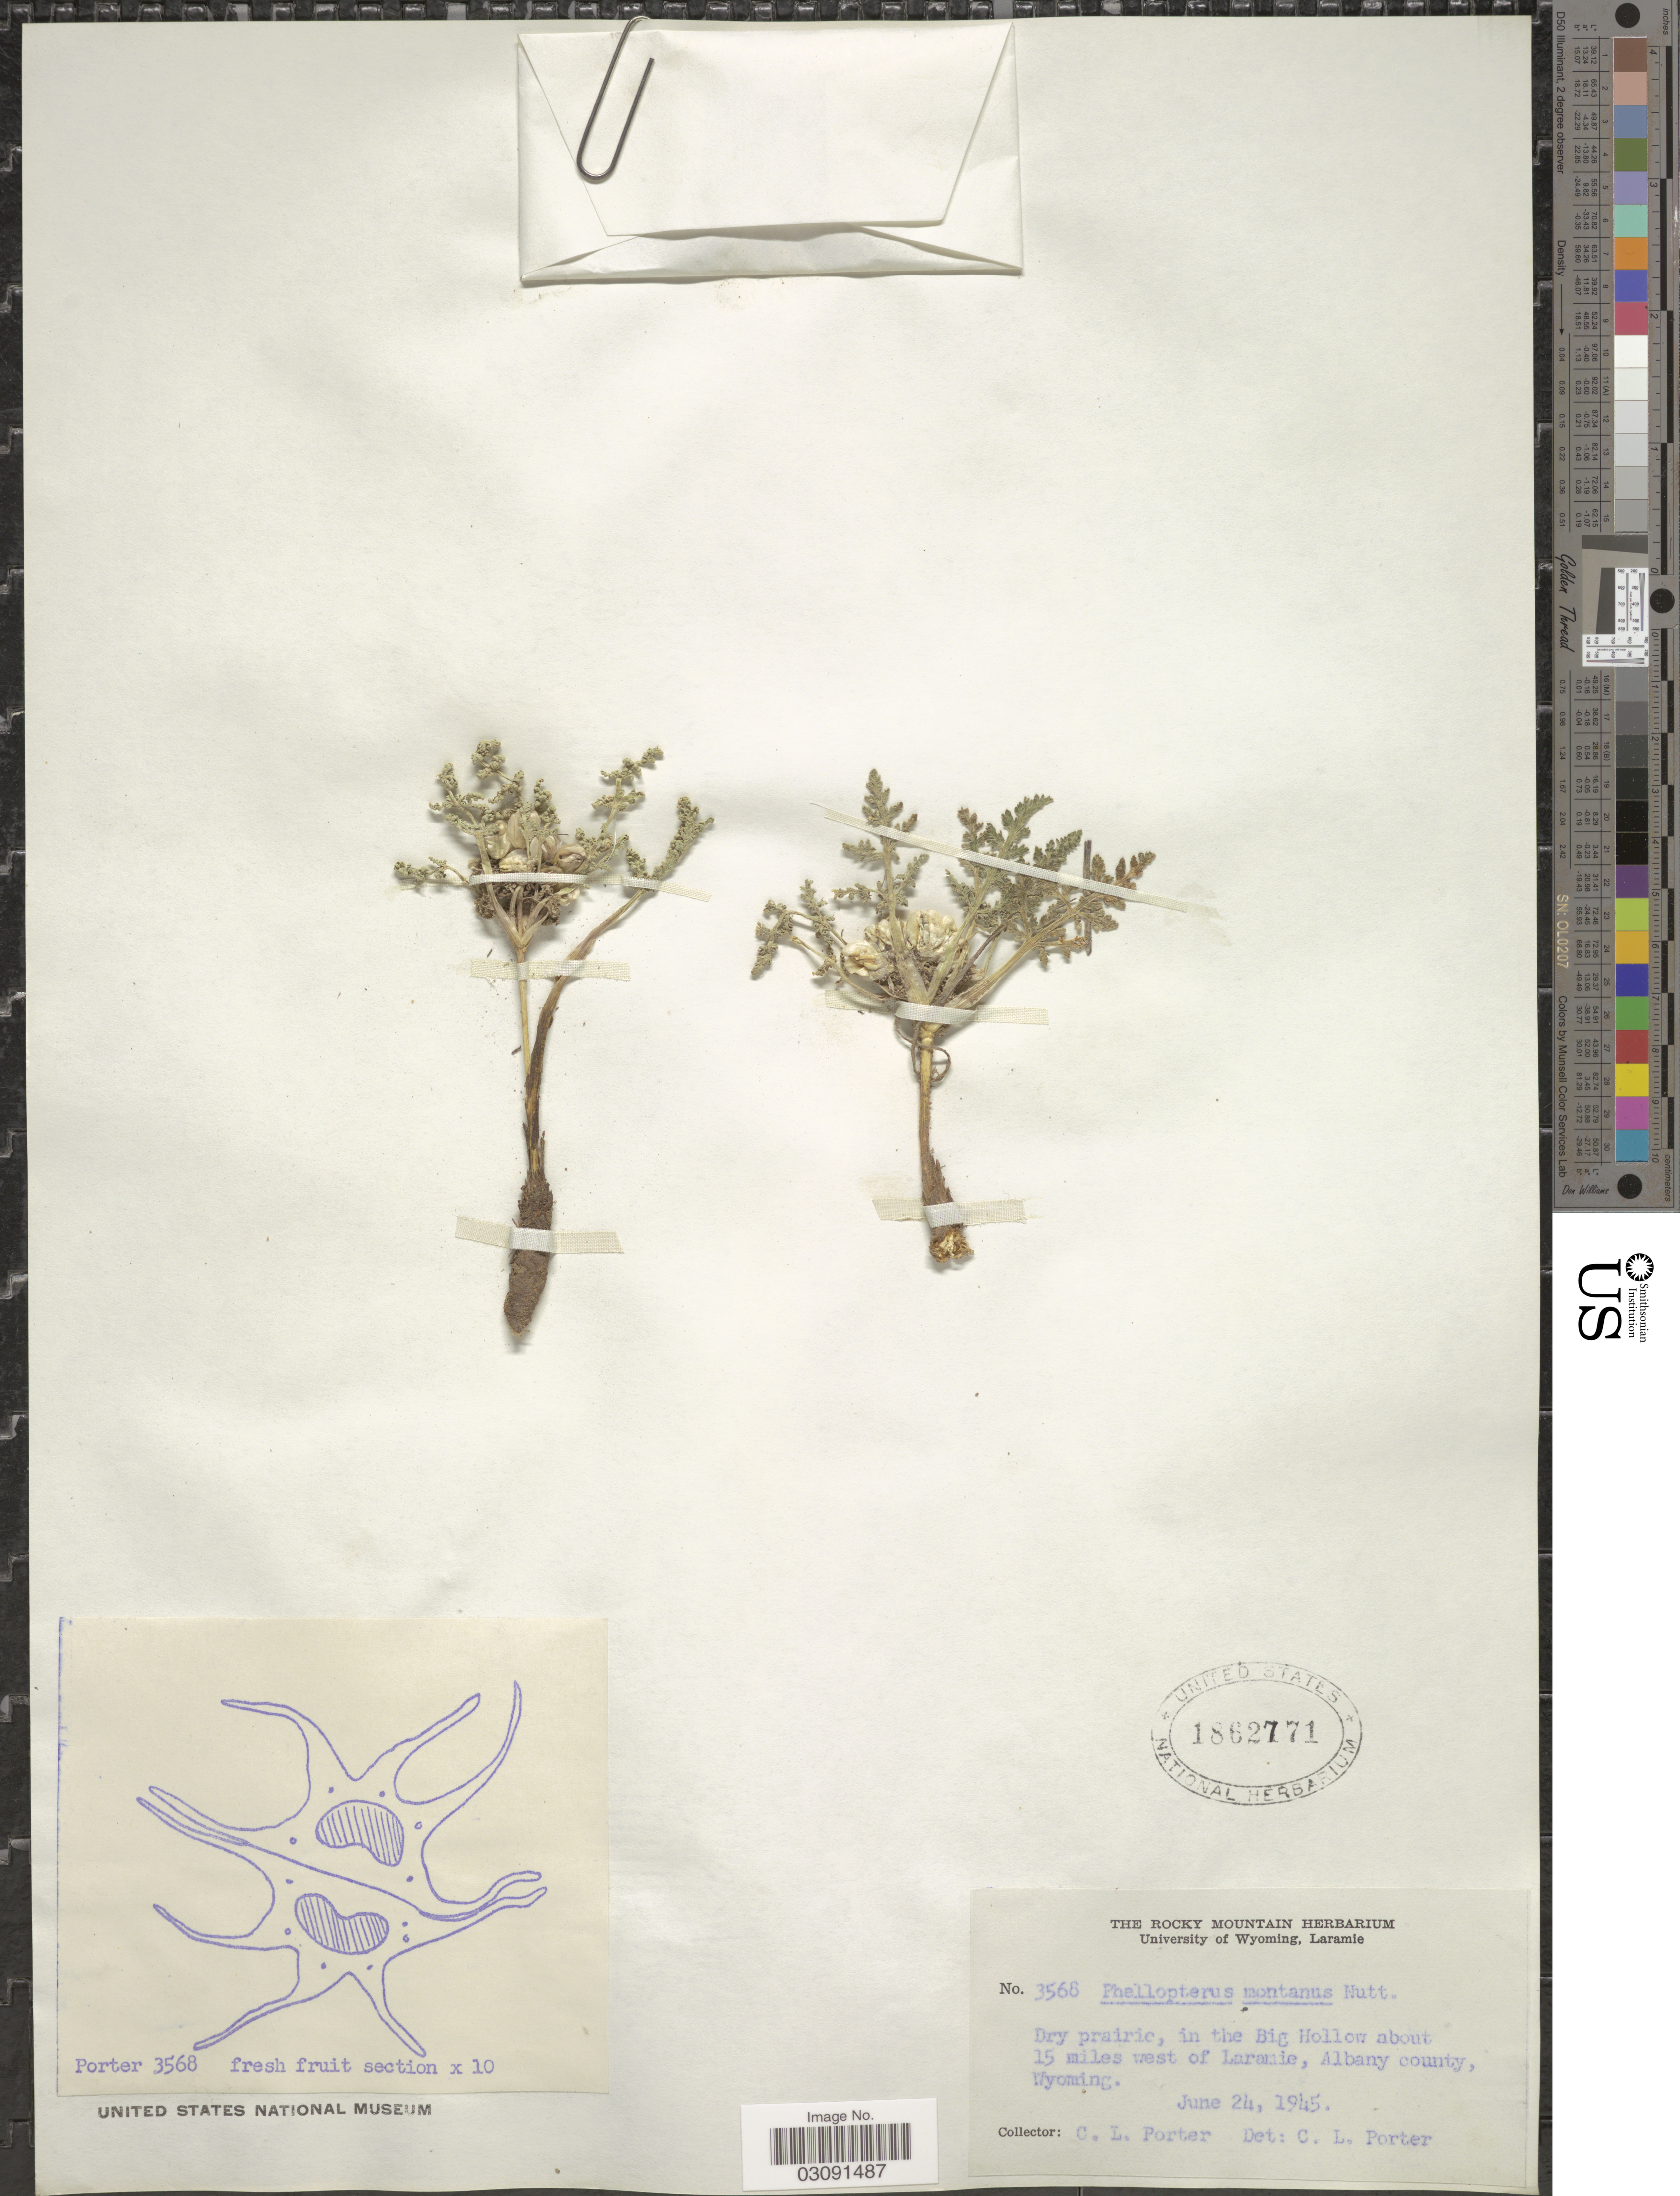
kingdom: Plantae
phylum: Tracheophyta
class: Magnoliopsida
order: Apiales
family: Apiaceae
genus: Cymopterus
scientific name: Cymopterus montanus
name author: Torr. & A. Gray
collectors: C. L. Porter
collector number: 3568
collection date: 1945-06-24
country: United States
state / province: Wyoming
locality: In the Big Hollow about 15 miles west of Laramie, Albany county, Wyoming.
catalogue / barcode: US 1862771